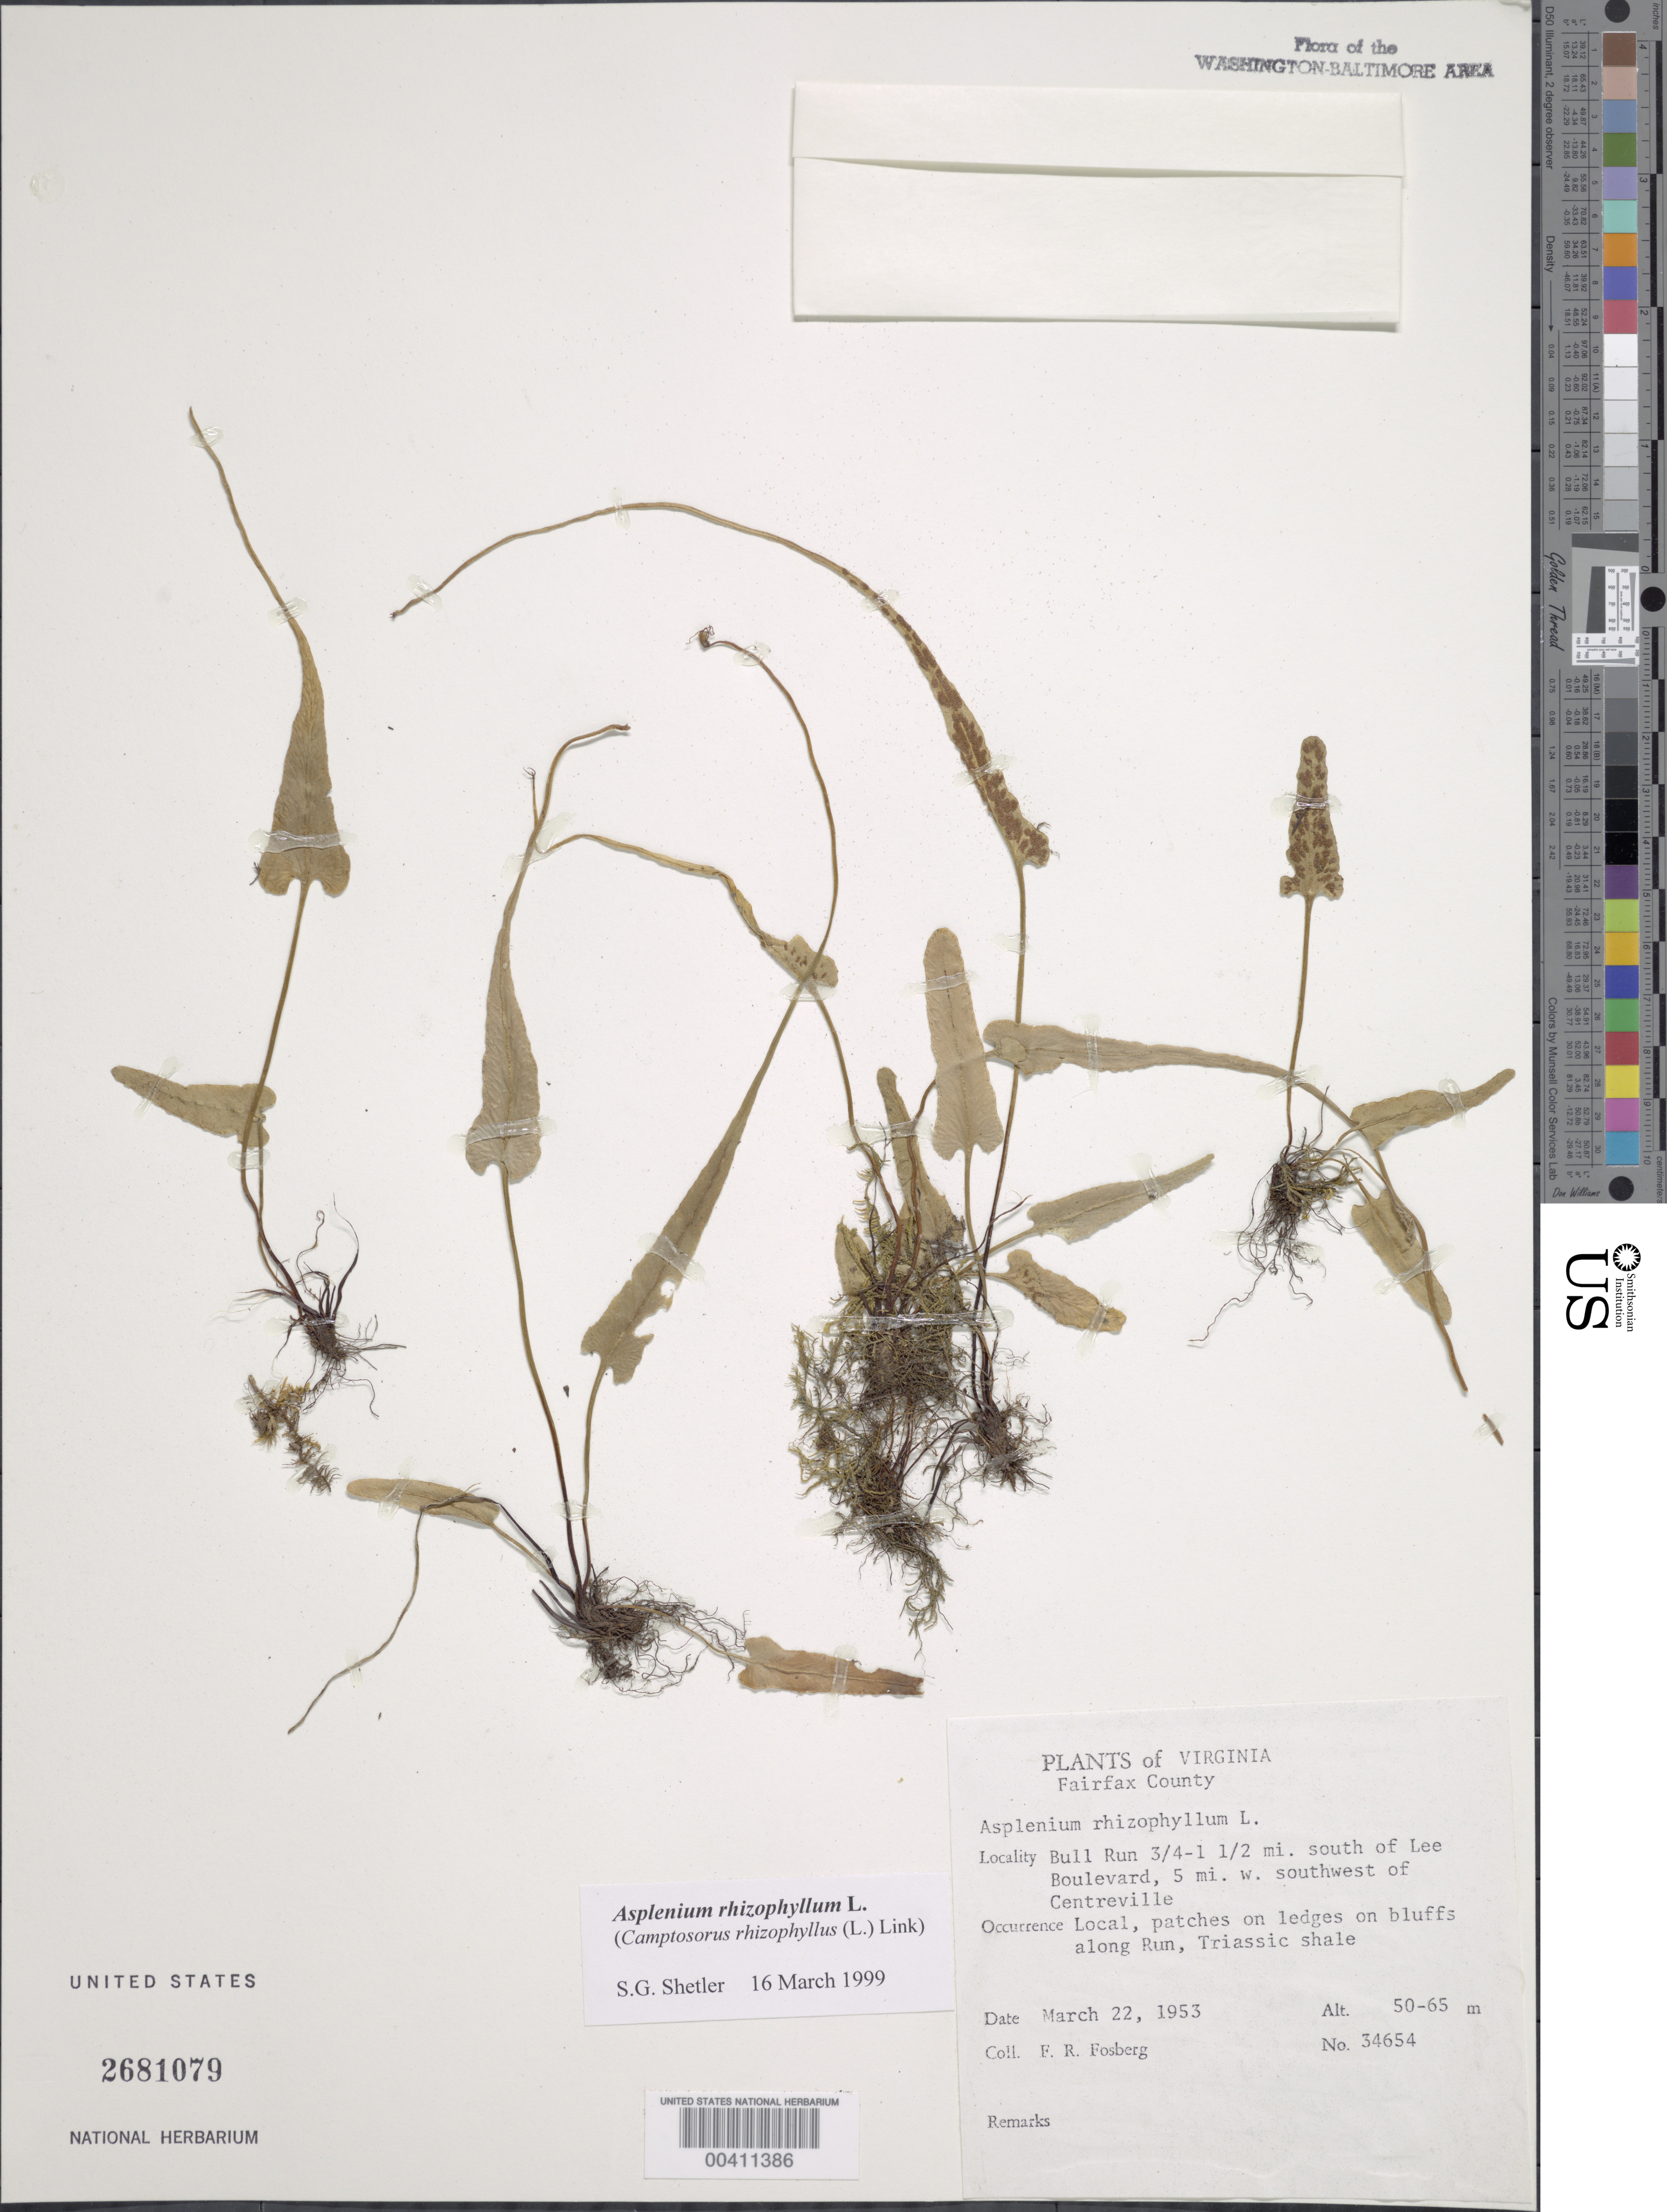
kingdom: Plantae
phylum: Tracheophyta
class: Polypodiopsida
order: Polypodiales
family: Aspleniaceae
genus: Asplenium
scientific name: Asplenium rhizophyllum var. auriculatum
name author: Hieron.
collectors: F. R. Fosberg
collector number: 34654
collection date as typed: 22 Mar 1953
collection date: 1953-03-22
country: United States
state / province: Virginia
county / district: Fairfax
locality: Bull Run, south of Lee Blvd. southwest of Centreville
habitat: Ledges, bluffs along run, triassic shale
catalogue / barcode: US 2681079